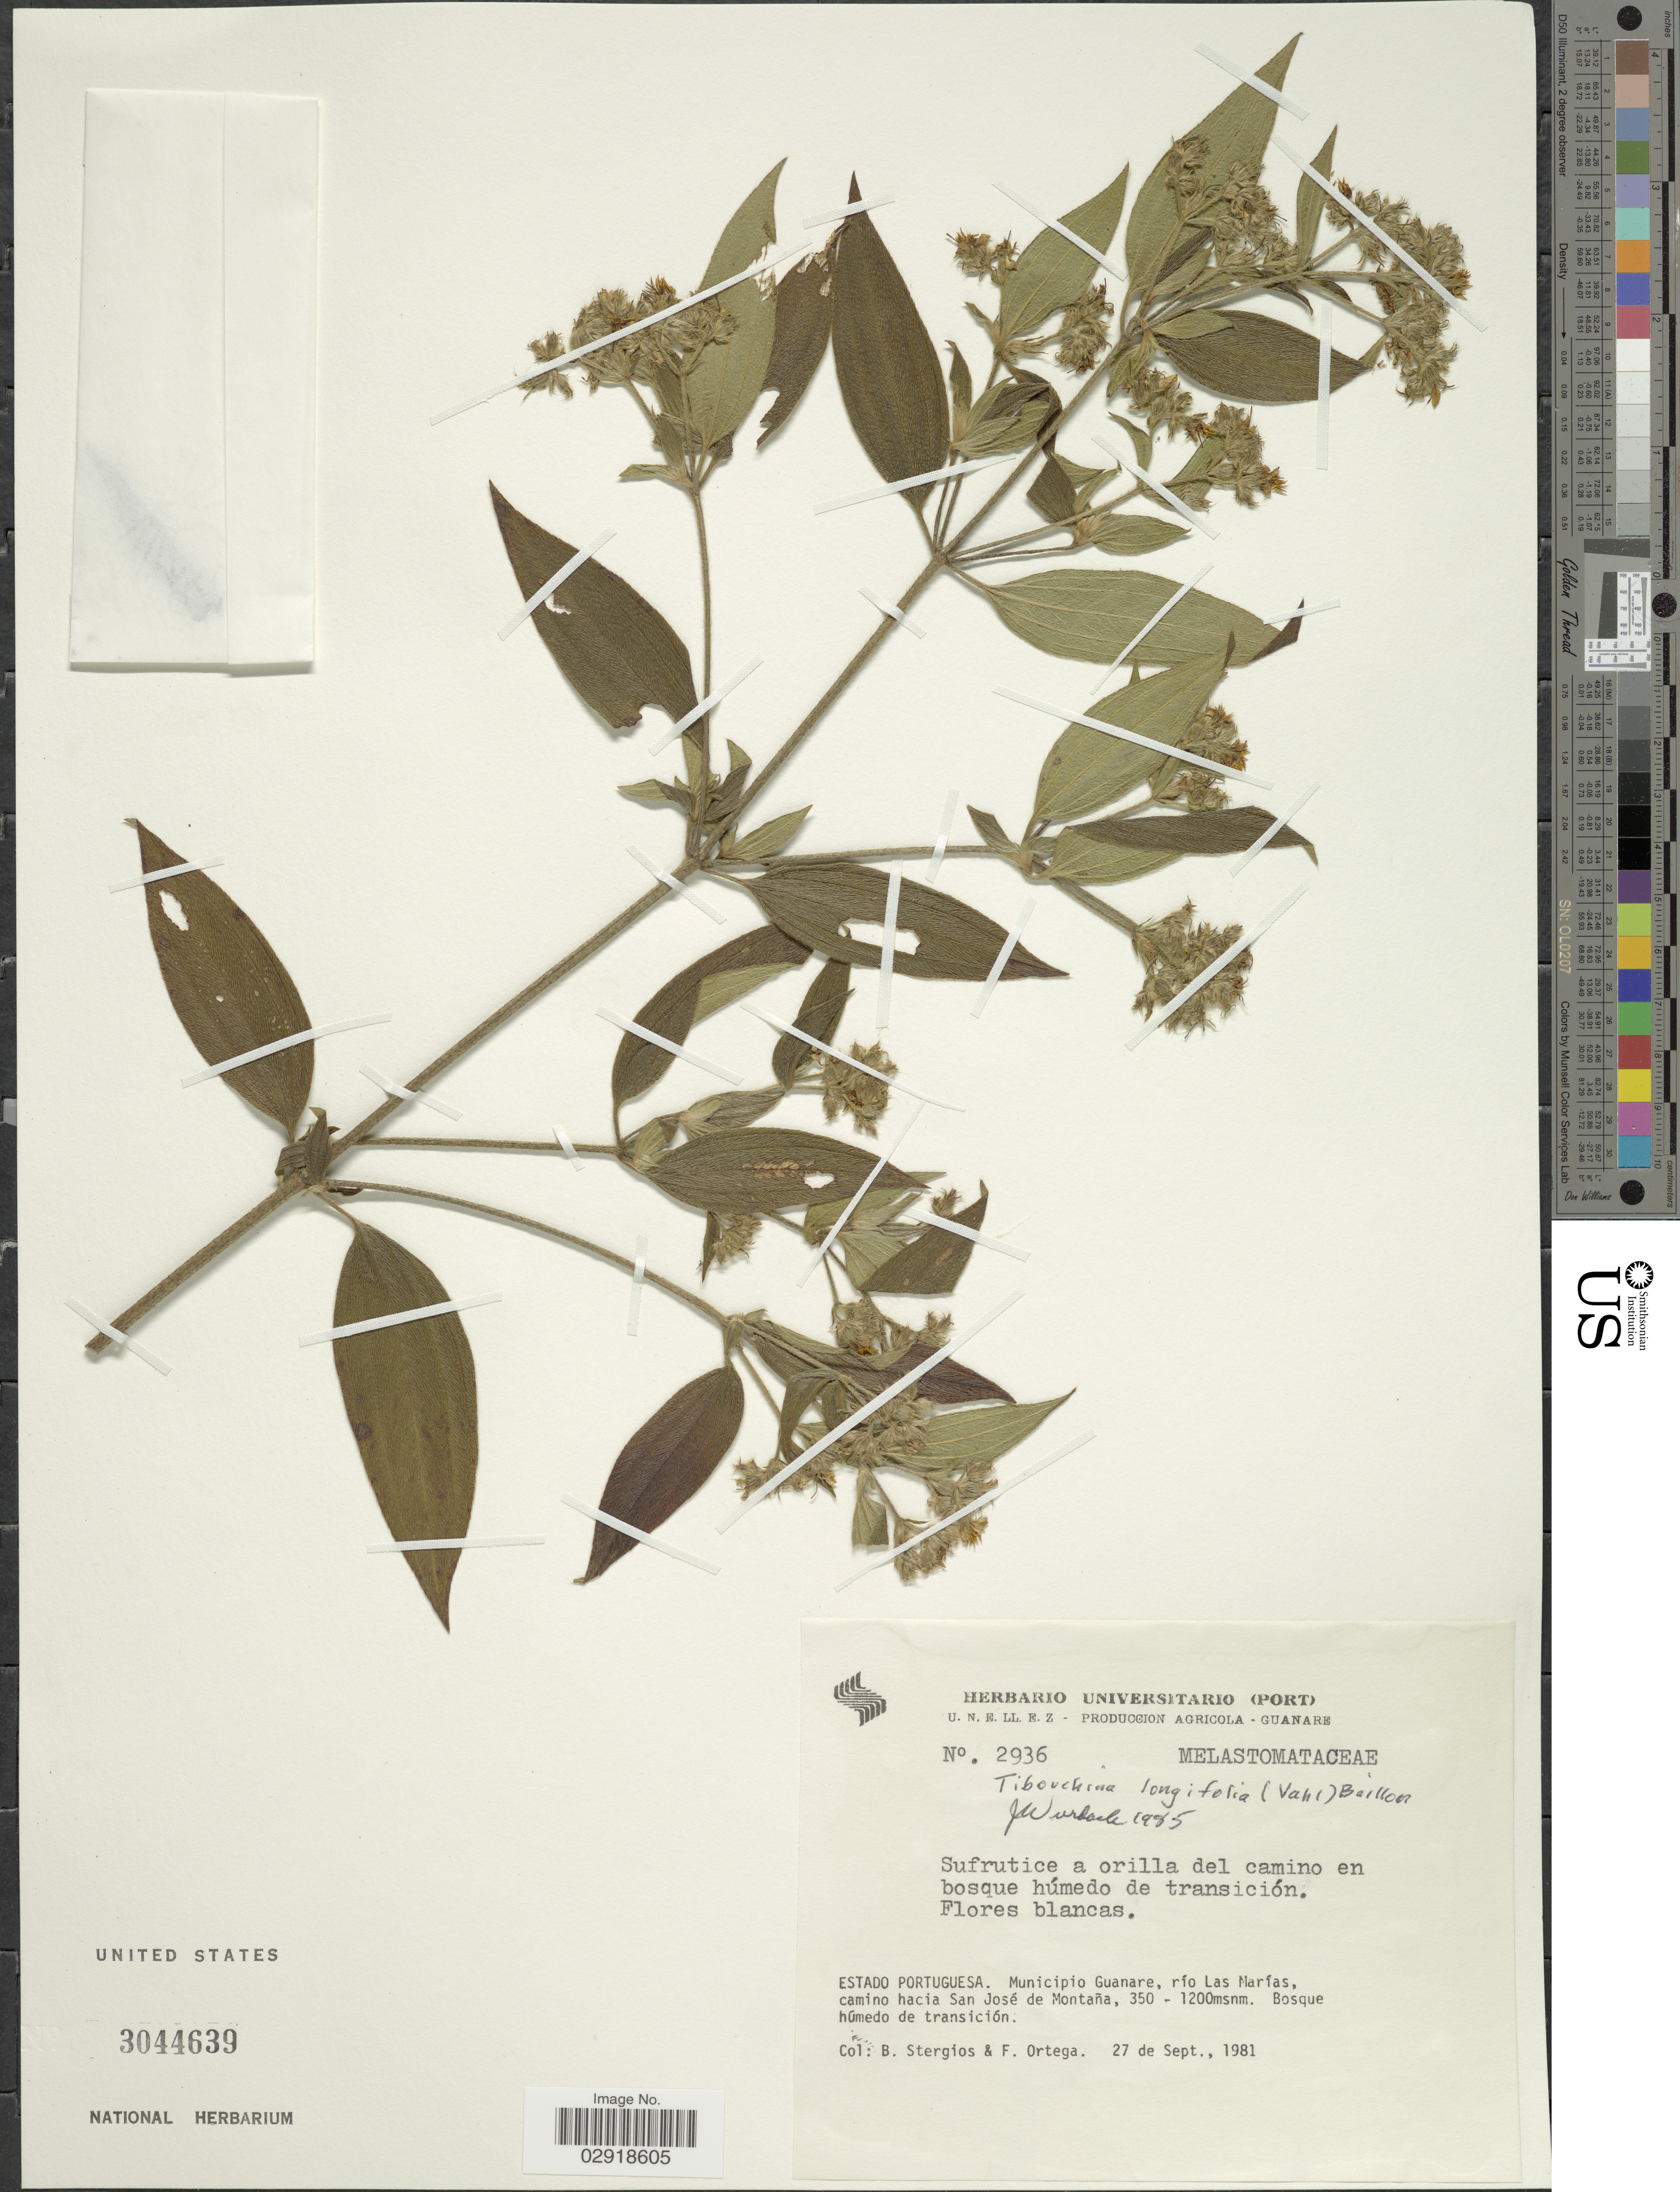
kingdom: Plantae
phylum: Tracheophyta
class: Magnoliopsida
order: Myrtales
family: Melastomataceae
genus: Chaetogastra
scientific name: Chaetogastra longifolia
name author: (Vahl) DC.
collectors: B. G. Stergios & F. J. Ortega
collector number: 2936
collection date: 1981-09-27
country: Venezuela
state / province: Portuguesa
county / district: Guanare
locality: Río Las Marías, camino hacia San José de Montaña.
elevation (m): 350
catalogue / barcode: US 3044639